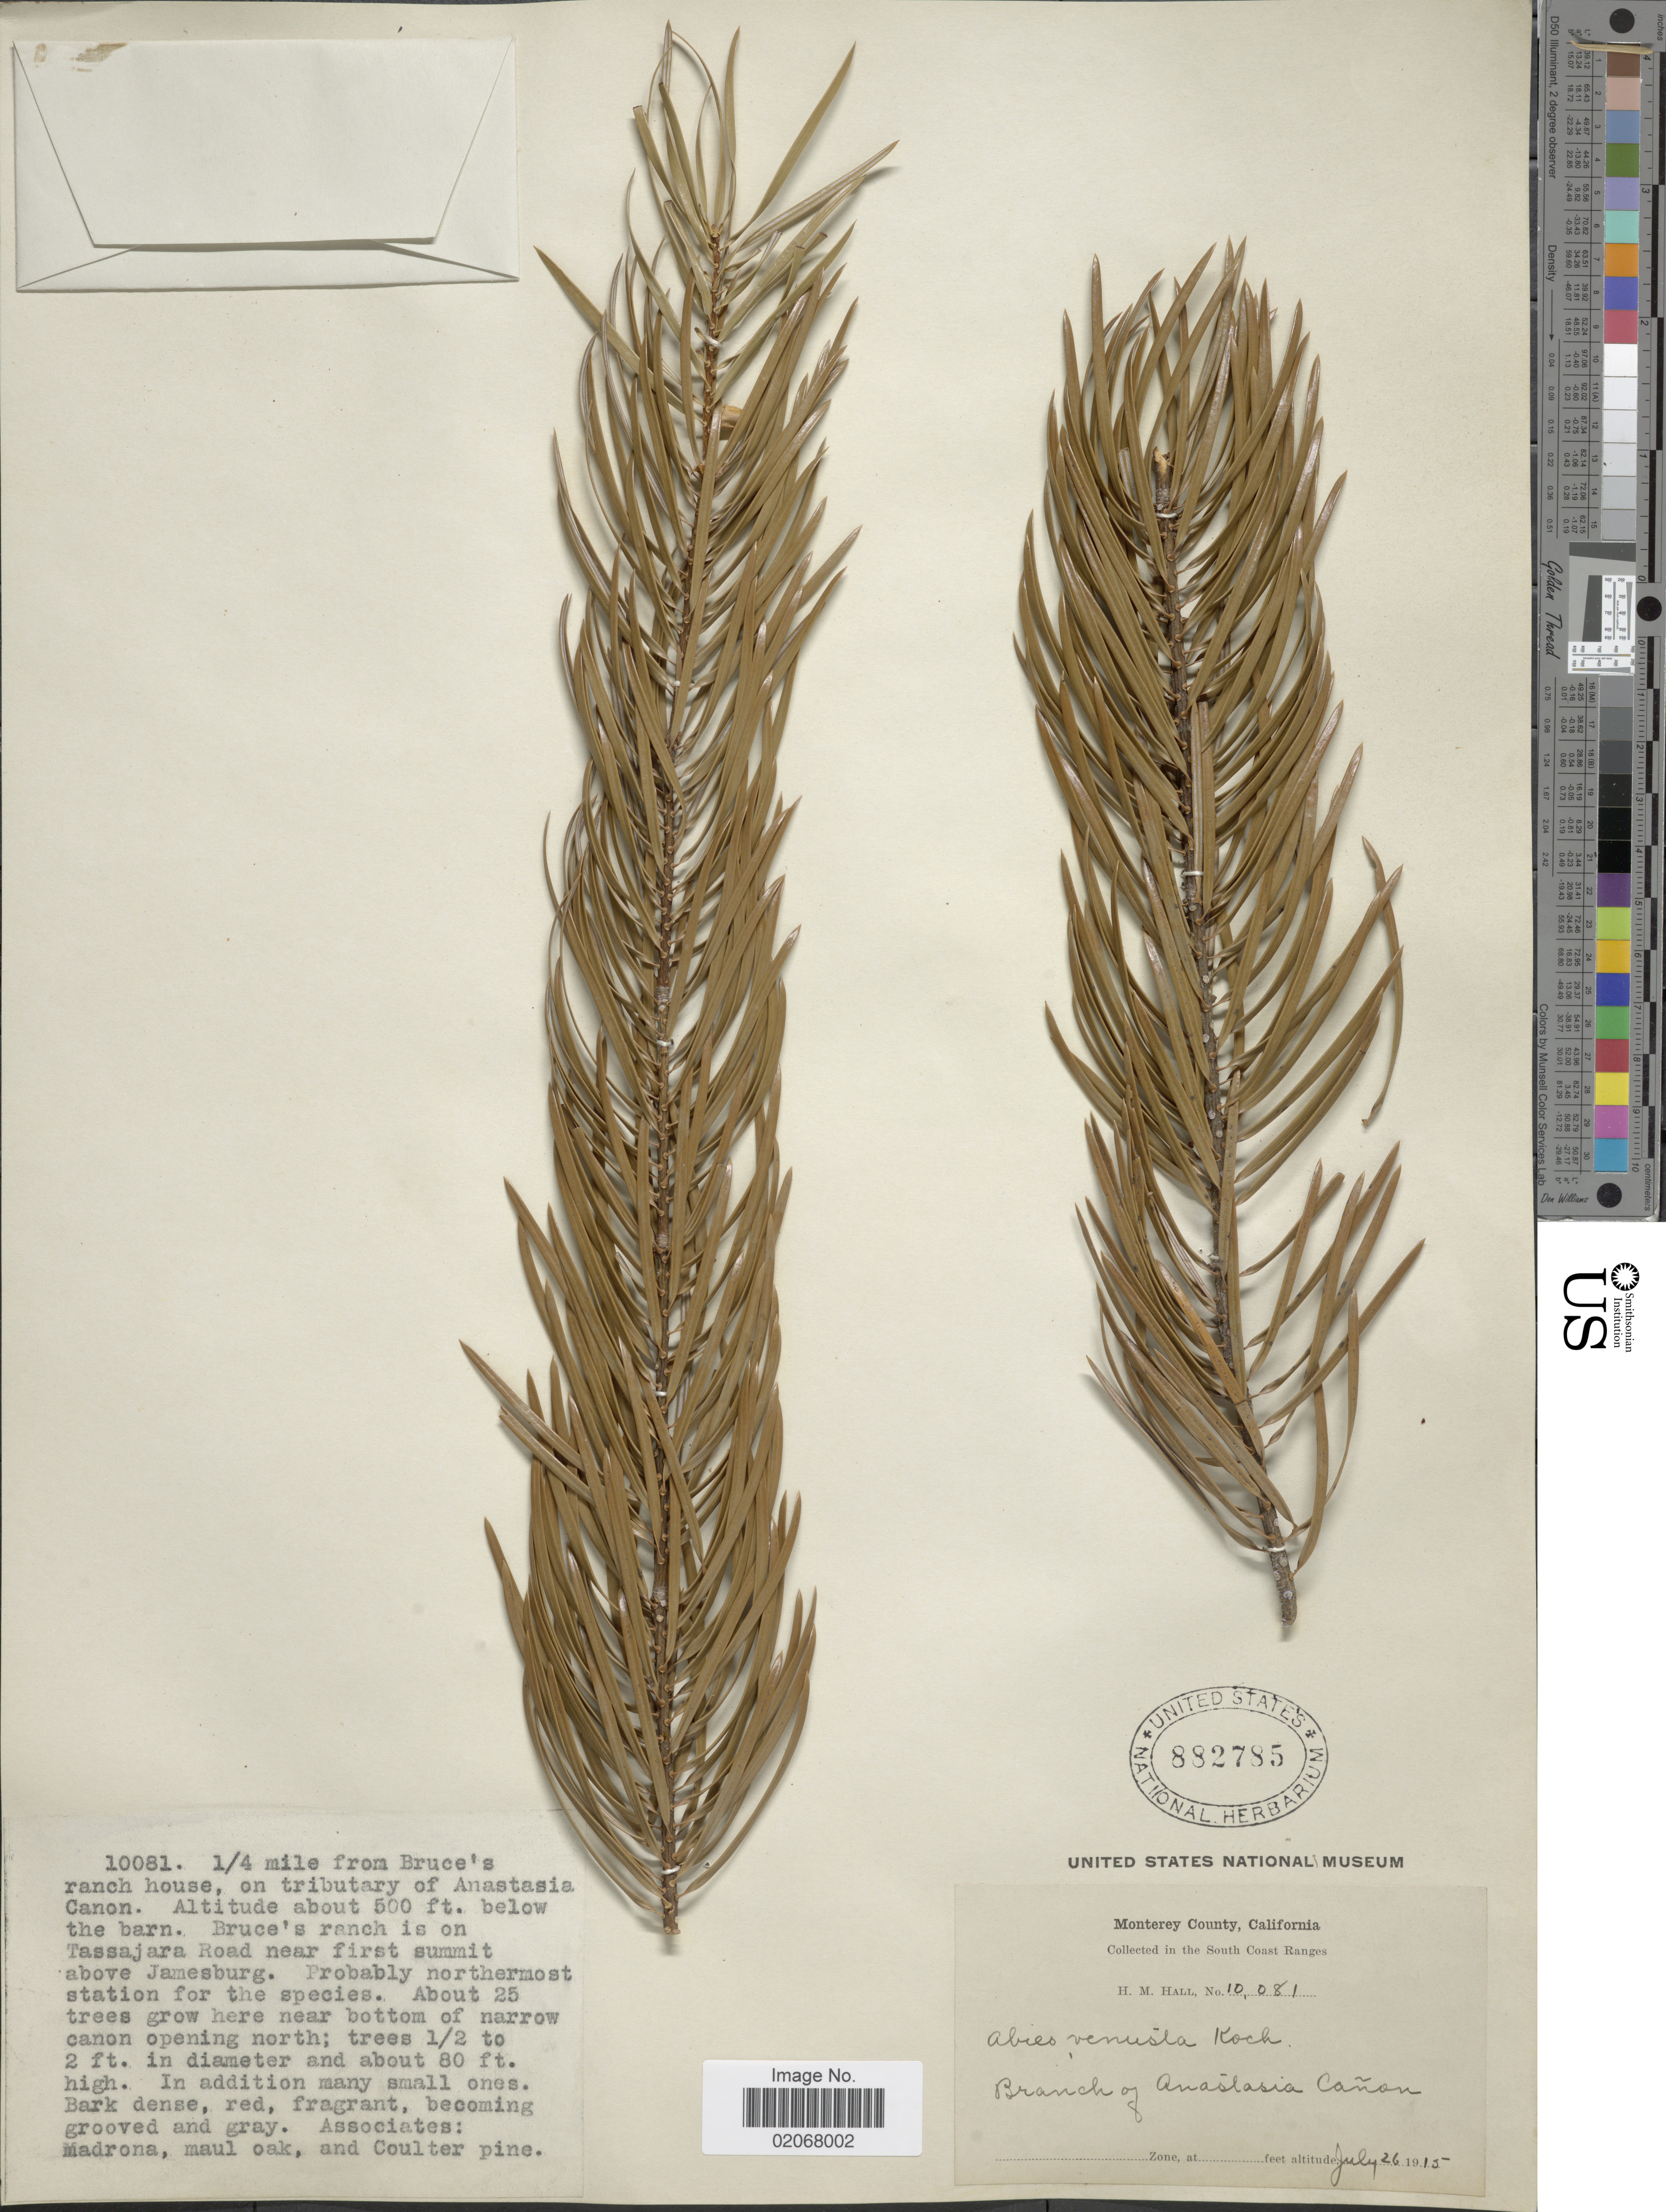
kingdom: Plantae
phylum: Tracheophyta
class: Pinopsida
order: Pinales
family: Pinaceae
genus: Abies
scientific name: Abies bracteata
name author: (D. Don) Poit.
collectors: H. M. Hall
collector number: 10081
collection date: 1915-07-26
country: United States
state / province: California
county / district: Monterey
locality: Monterey County, South Coast ranges, Branch of Anastasia Canon, Bruce's ranch house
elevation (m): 152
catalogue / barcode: US 882785